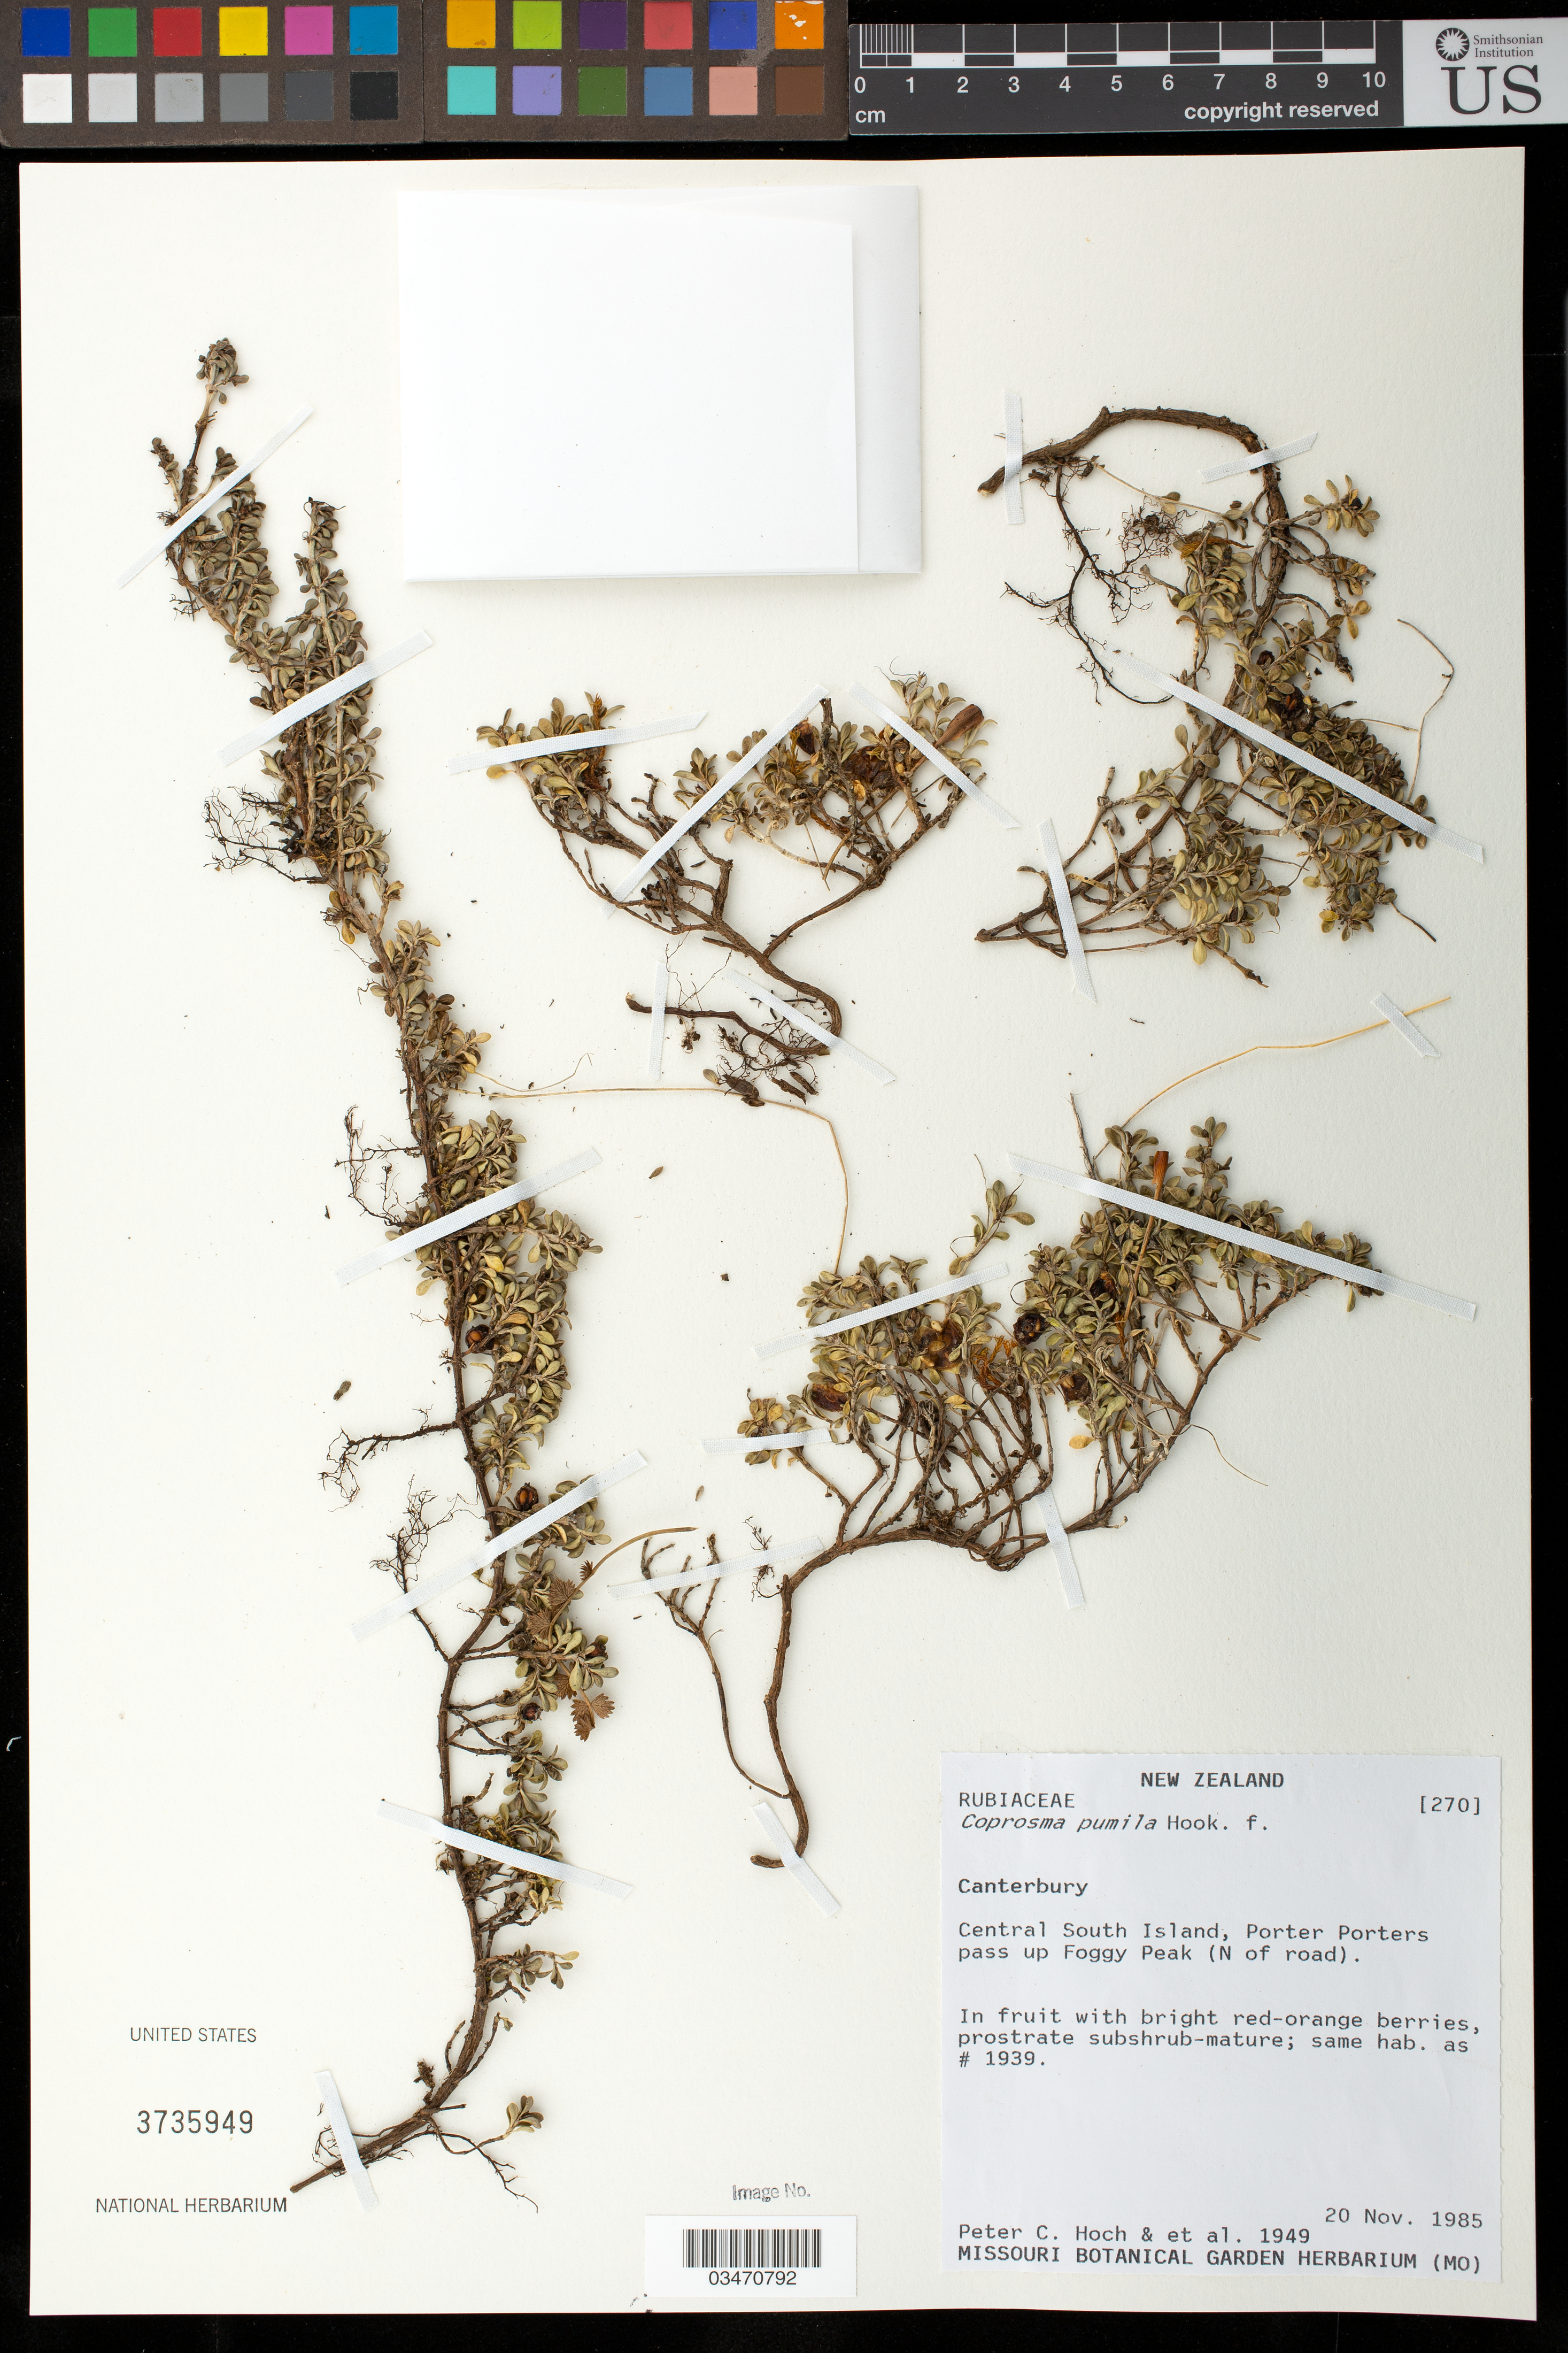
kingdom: Plantae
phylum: Tracheophyta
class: Magnoliopsida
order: Gentianales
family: Rubiaceae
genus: Coprosma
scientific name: Coprosma pumila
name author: Hook. f.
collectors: P. C. Hoch & et al.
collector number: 1949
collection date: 1985-11-20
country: New Zealand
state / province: Canterbury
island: South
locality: Central South Island, Porter Porters pass up Foggy Peak (N of road).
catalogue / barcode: US 3735949